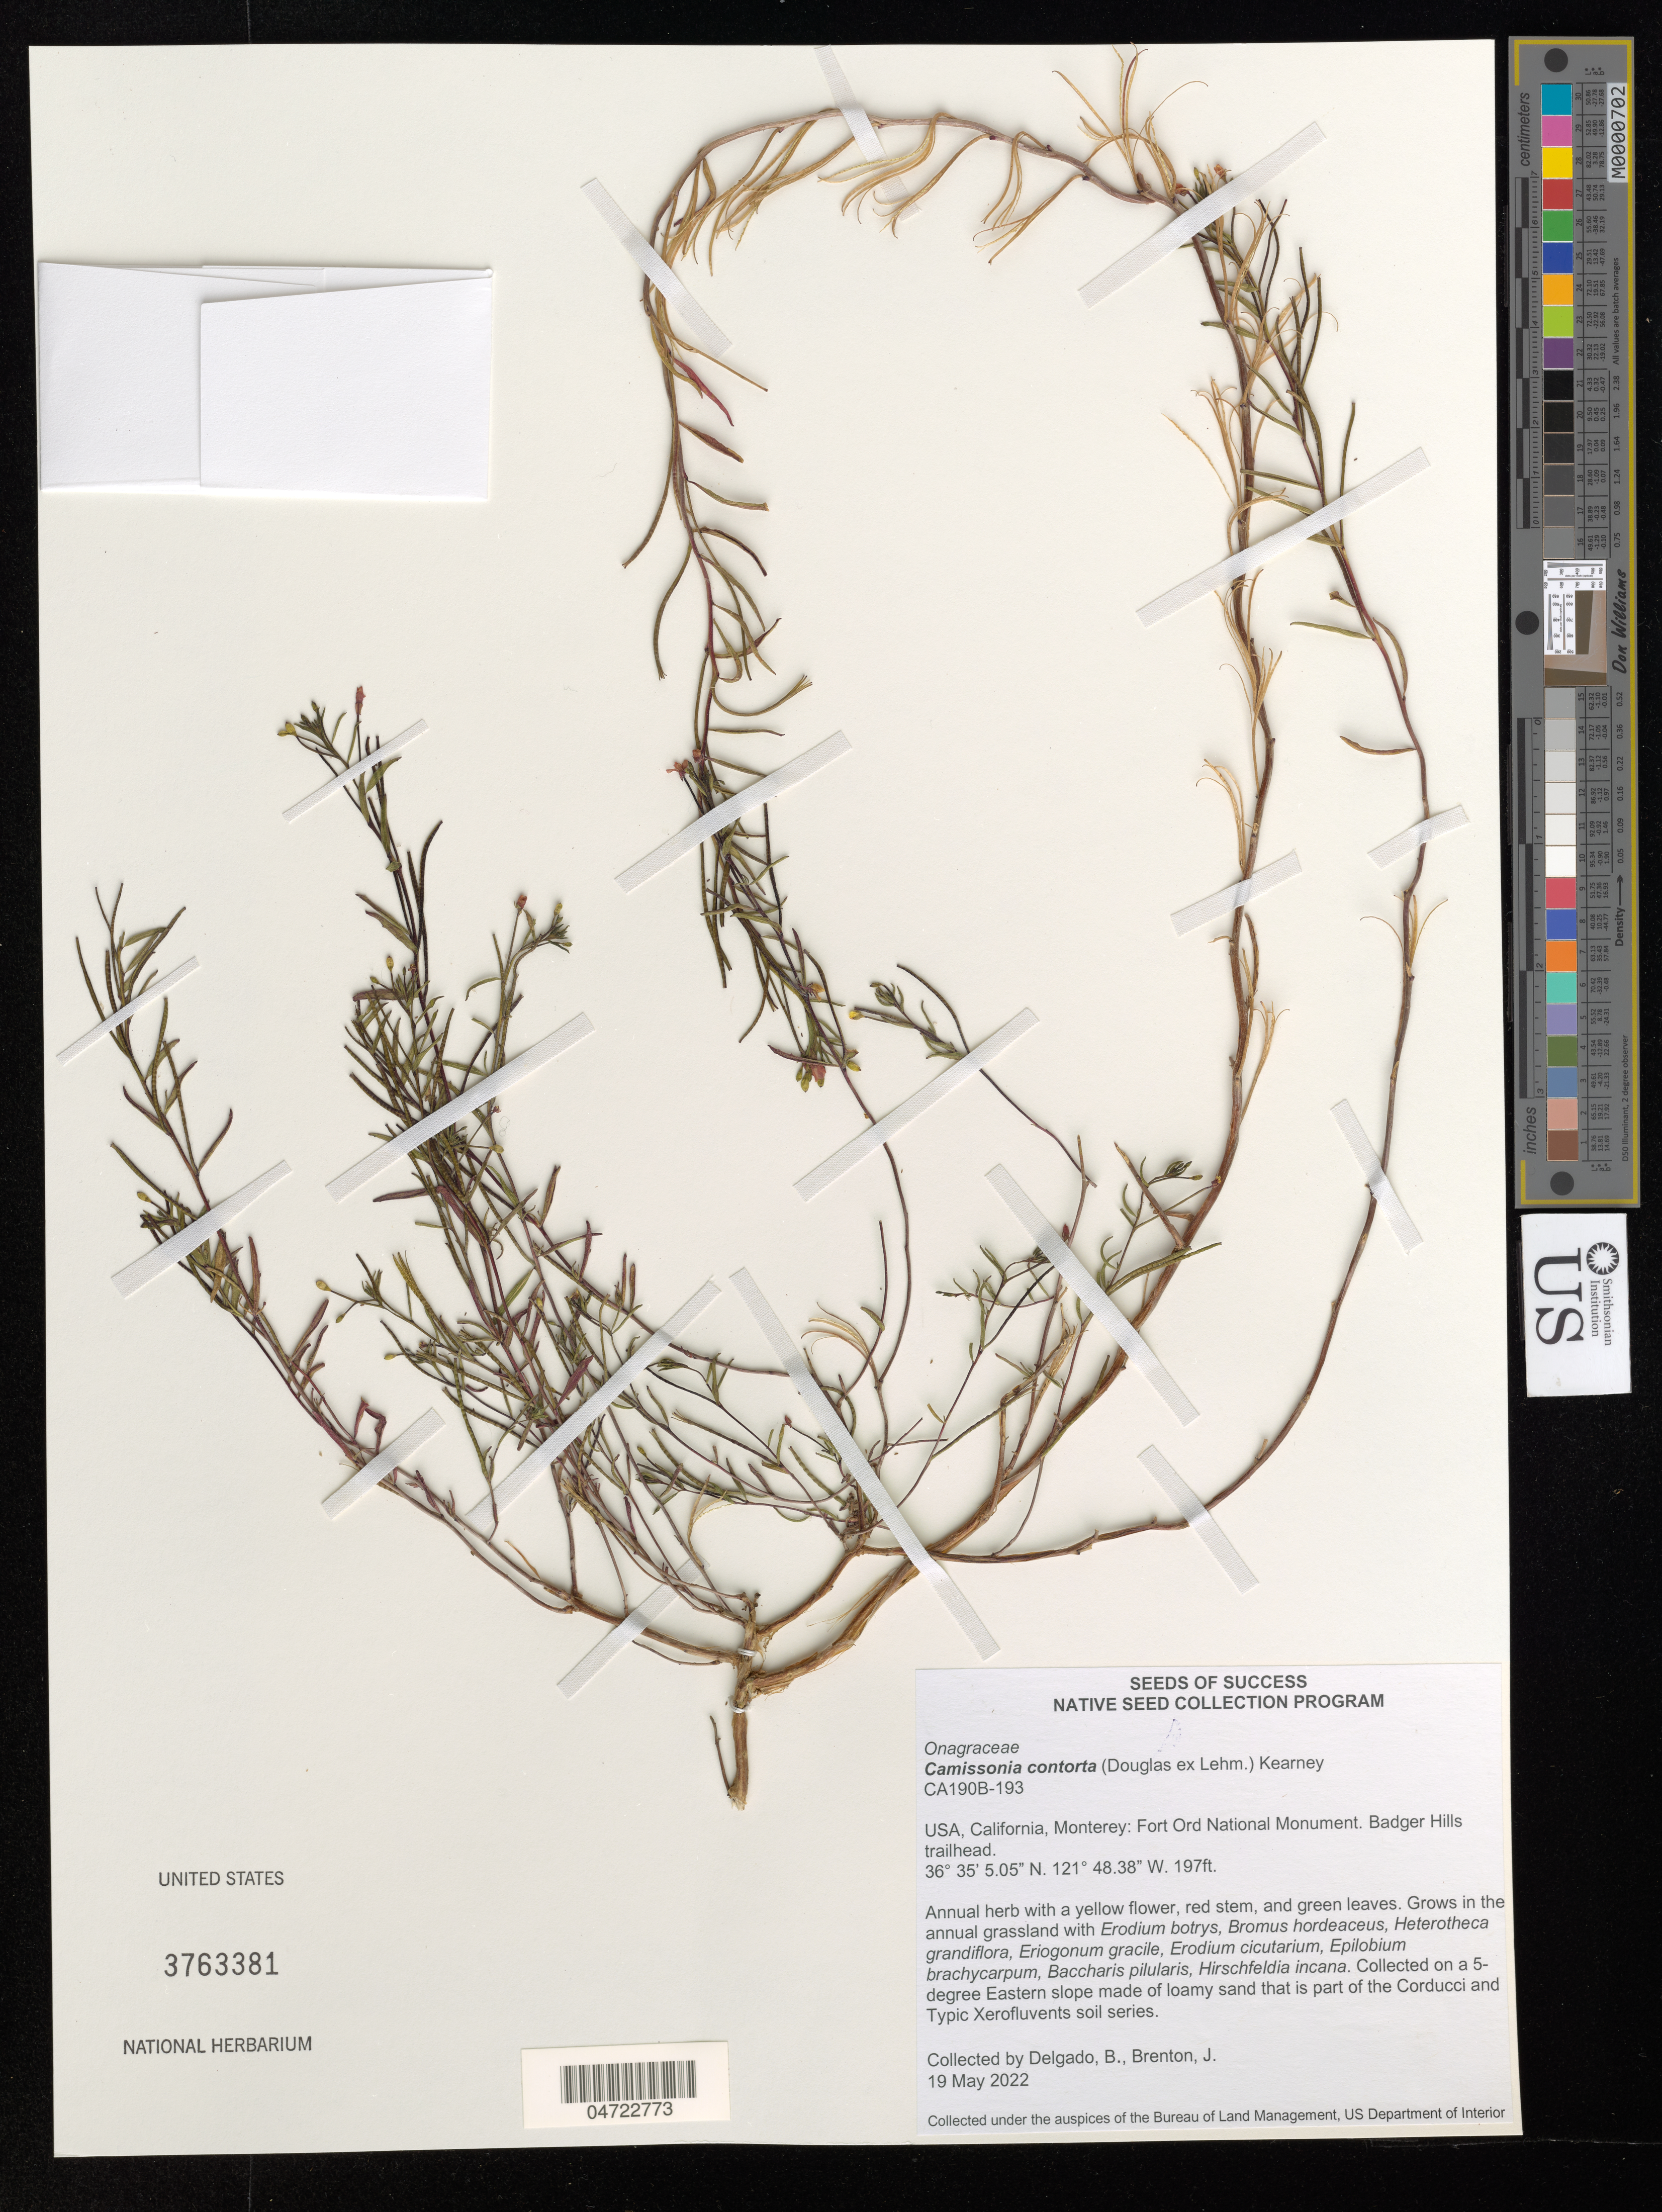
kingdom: Plantae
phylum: Tracheophyta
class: Magnoliopsida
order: Myrtales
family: Onagraceae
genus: Camissonia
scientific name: Camissonia contorta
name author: (Douglas) Kearney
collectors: B. Delgado & J. Brenton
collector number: CA190B-193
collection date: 2022-05-19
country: United States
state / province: California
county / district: Monterey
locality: Monterey: Fort Ord National Monument. Badger Hills trailhead.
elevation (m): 60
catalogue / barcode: US 3763381